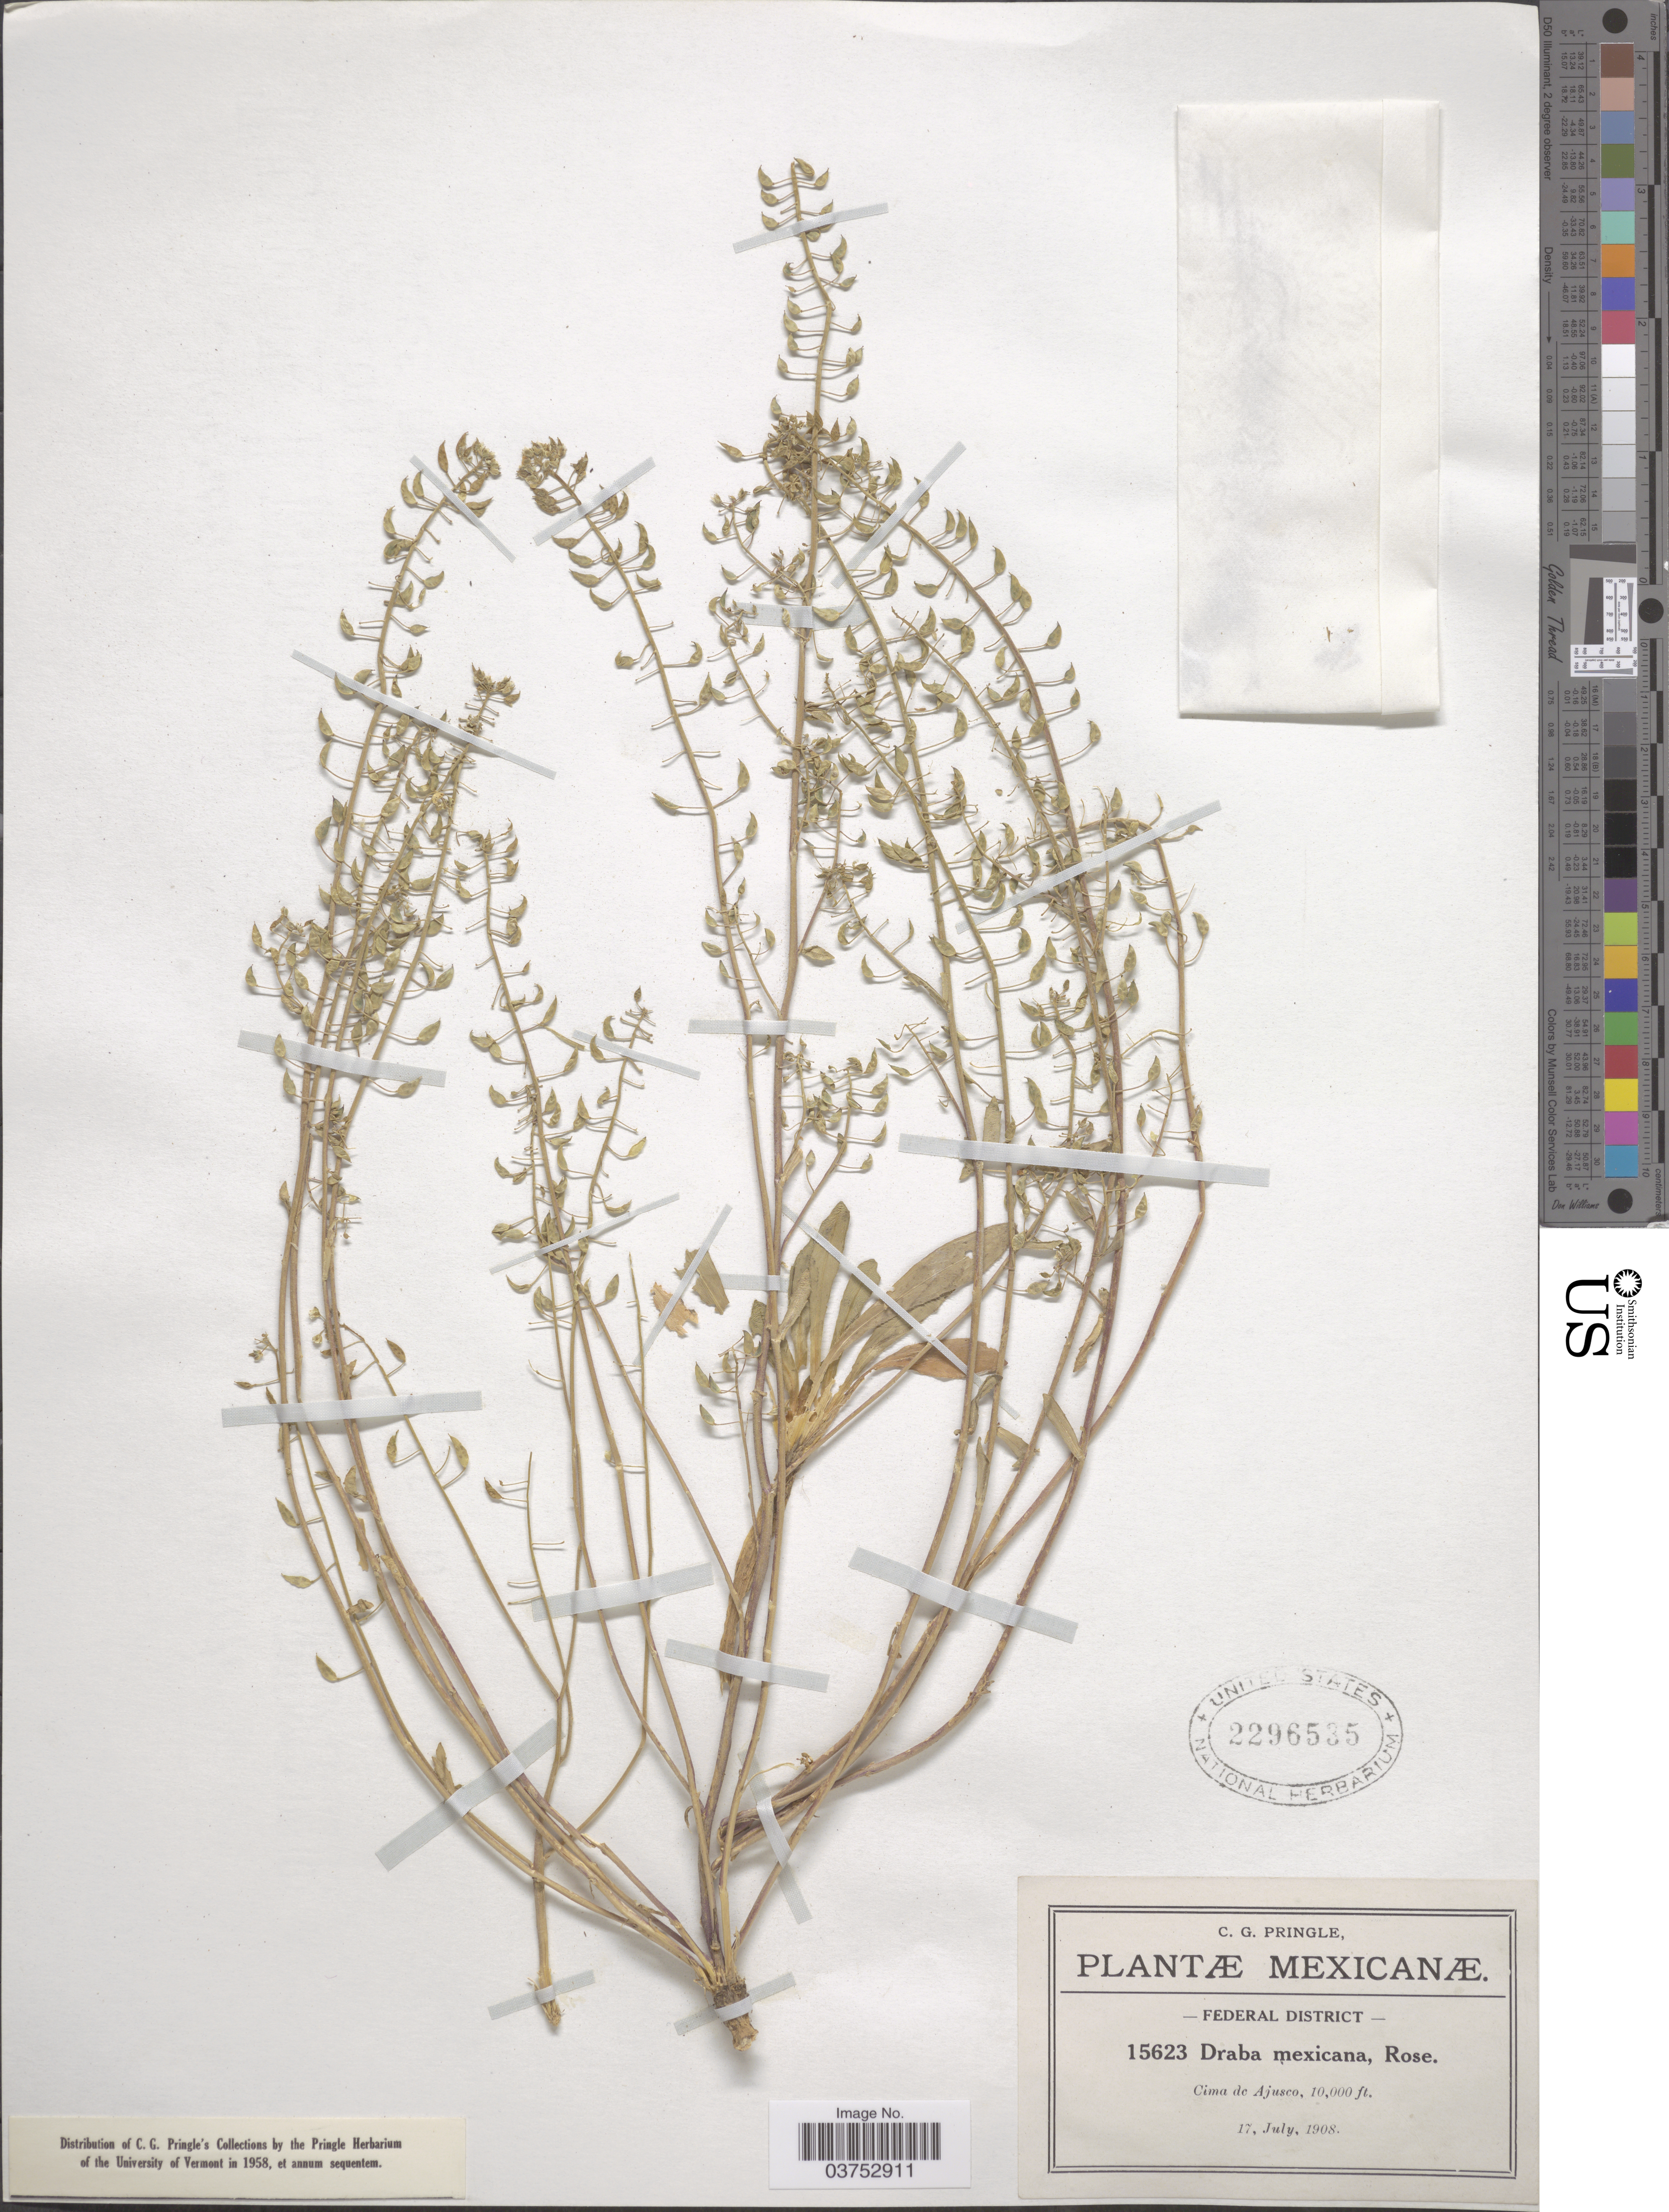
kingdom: Plantae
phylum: Tracheophyta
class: Magnoliopsida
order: Brassicales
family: Brassicaceae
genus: Draba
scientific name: Draba mexicana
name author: Rose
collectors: C. G. Pringle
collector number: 15623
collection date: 1908-07-17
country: Mexico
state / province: Distrito Federal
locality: Federal District. Cima de Ajusco.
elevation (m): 3048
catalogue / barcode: US 2296535